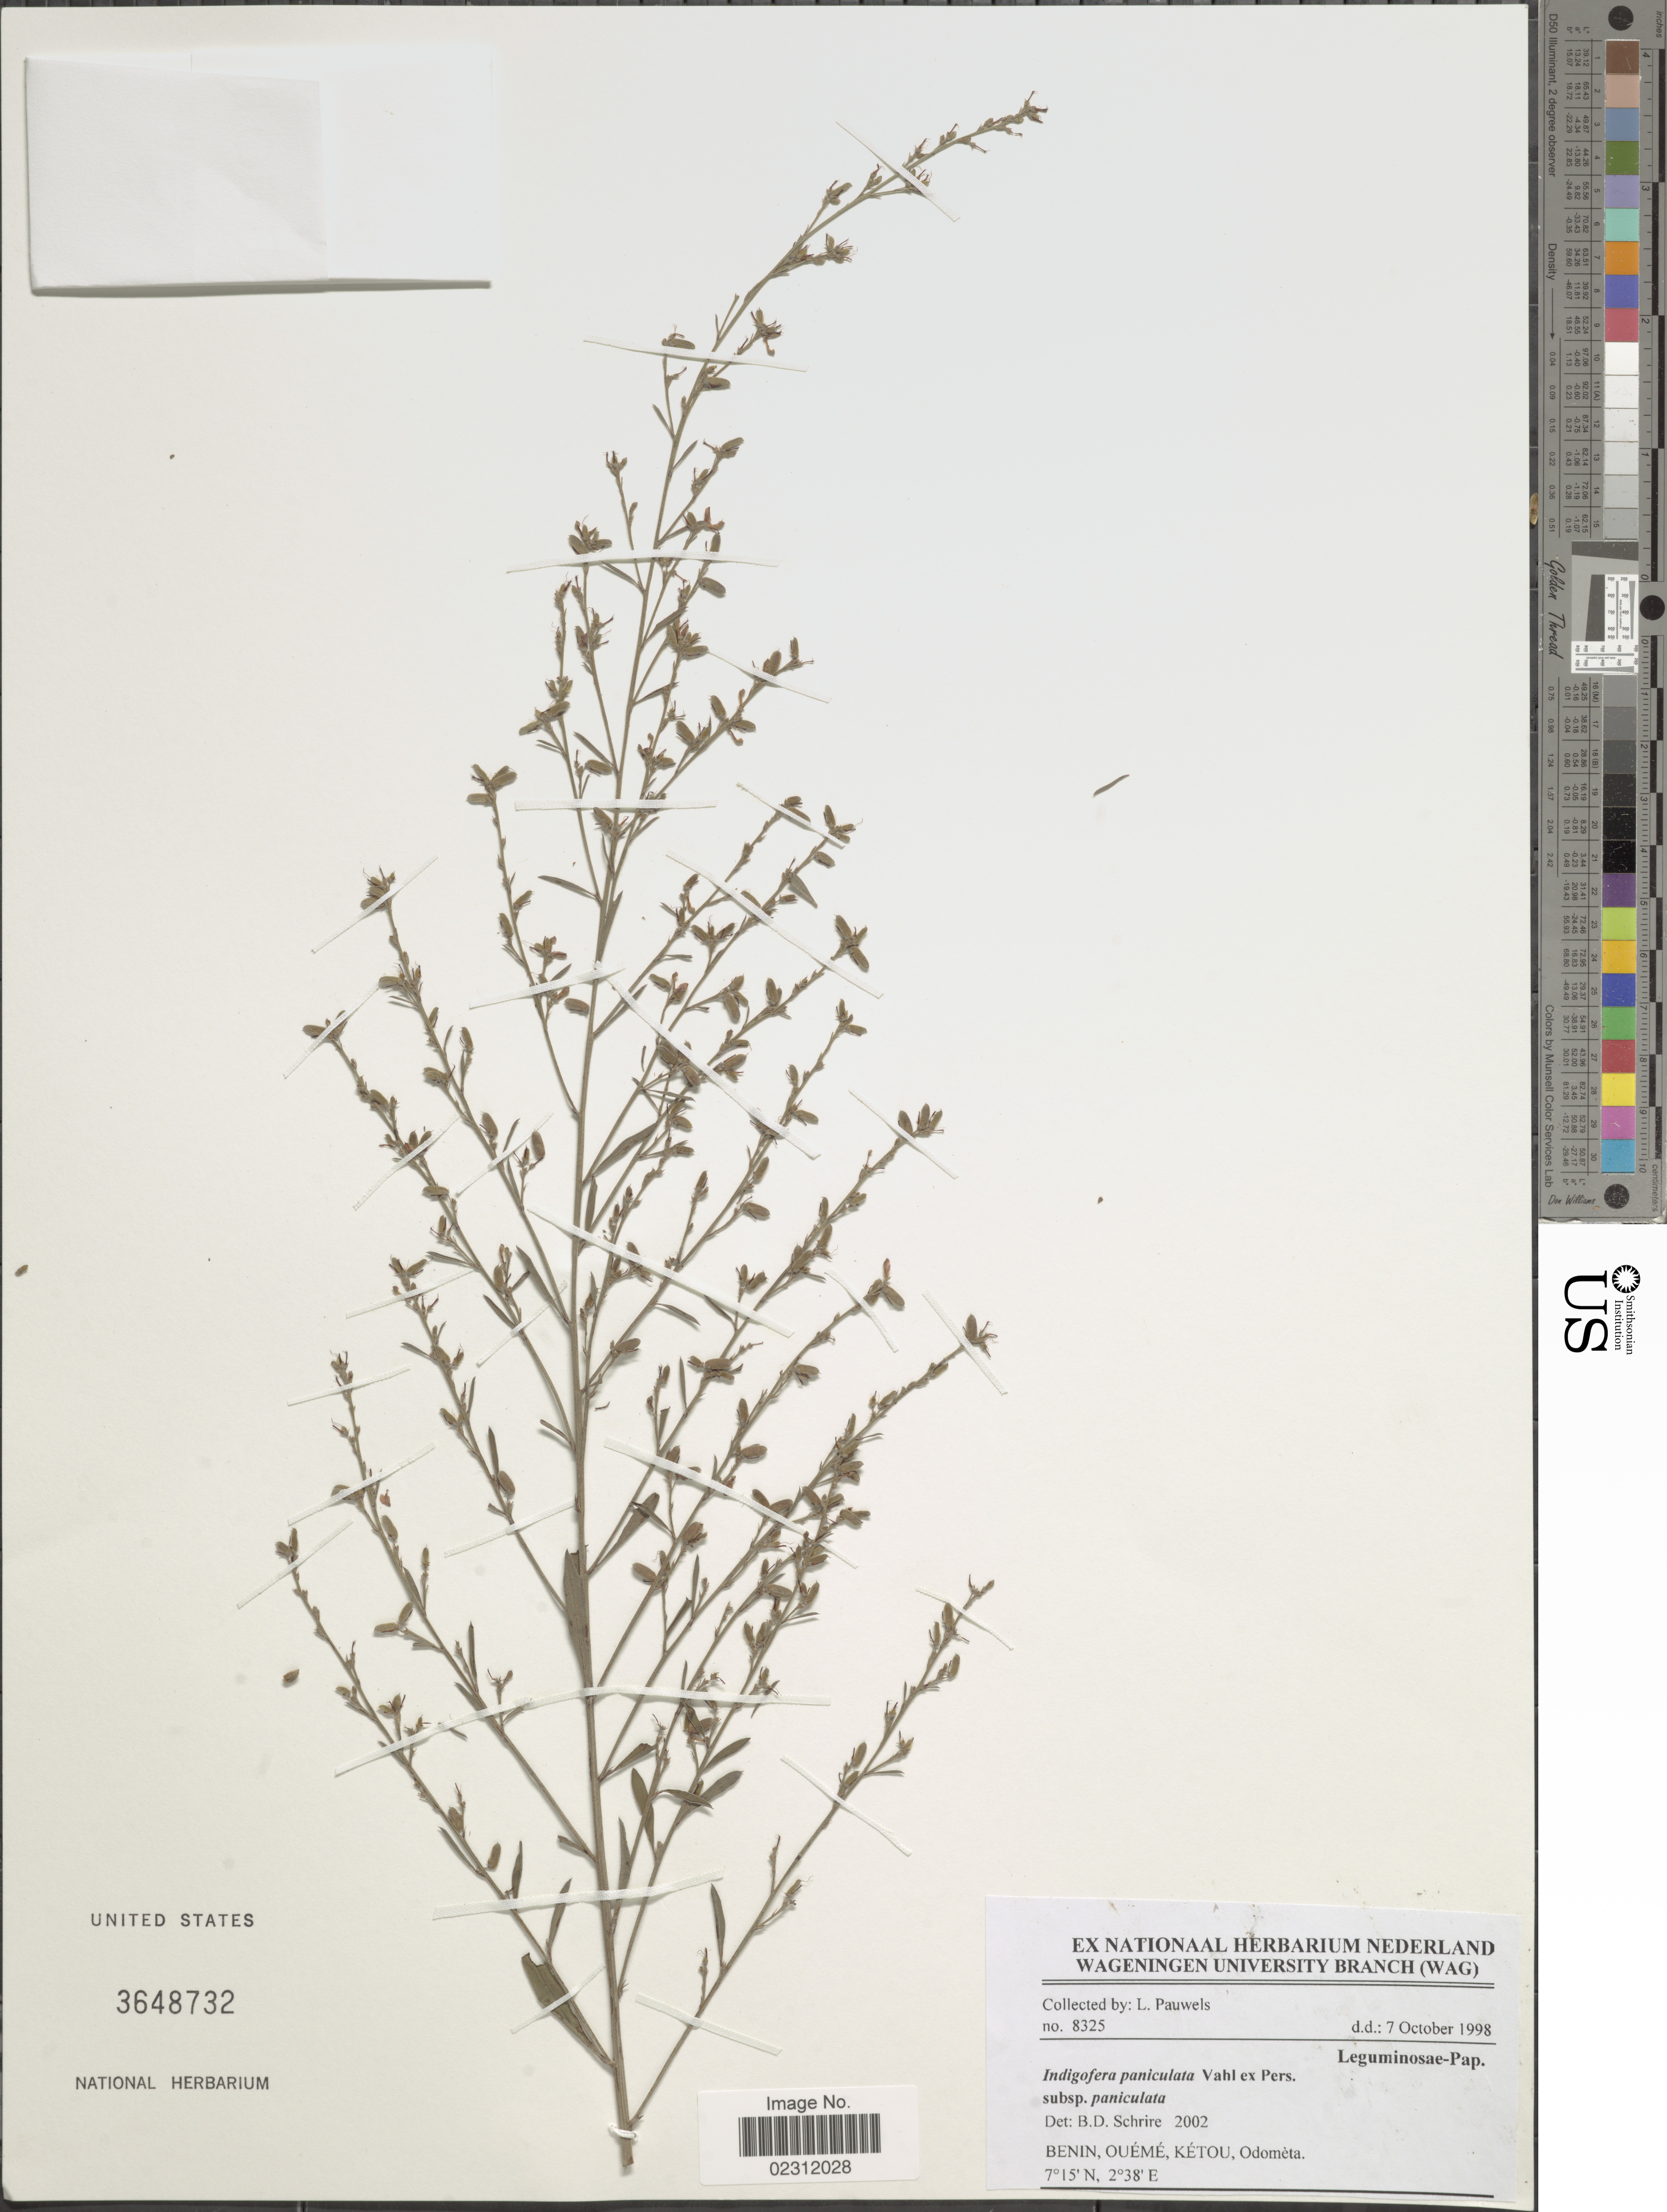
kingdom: Plantae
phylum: Tracheophyta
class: Magnoliopsida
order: Fabales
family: Fabaceae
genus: Indigofera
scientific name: Indigofera paniculata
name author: Pers.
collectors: L. Pauwels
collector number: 8325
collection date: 1998-10-07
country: Benin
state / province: Oueme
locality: Ketou, Odometa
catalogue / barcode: US 3648732